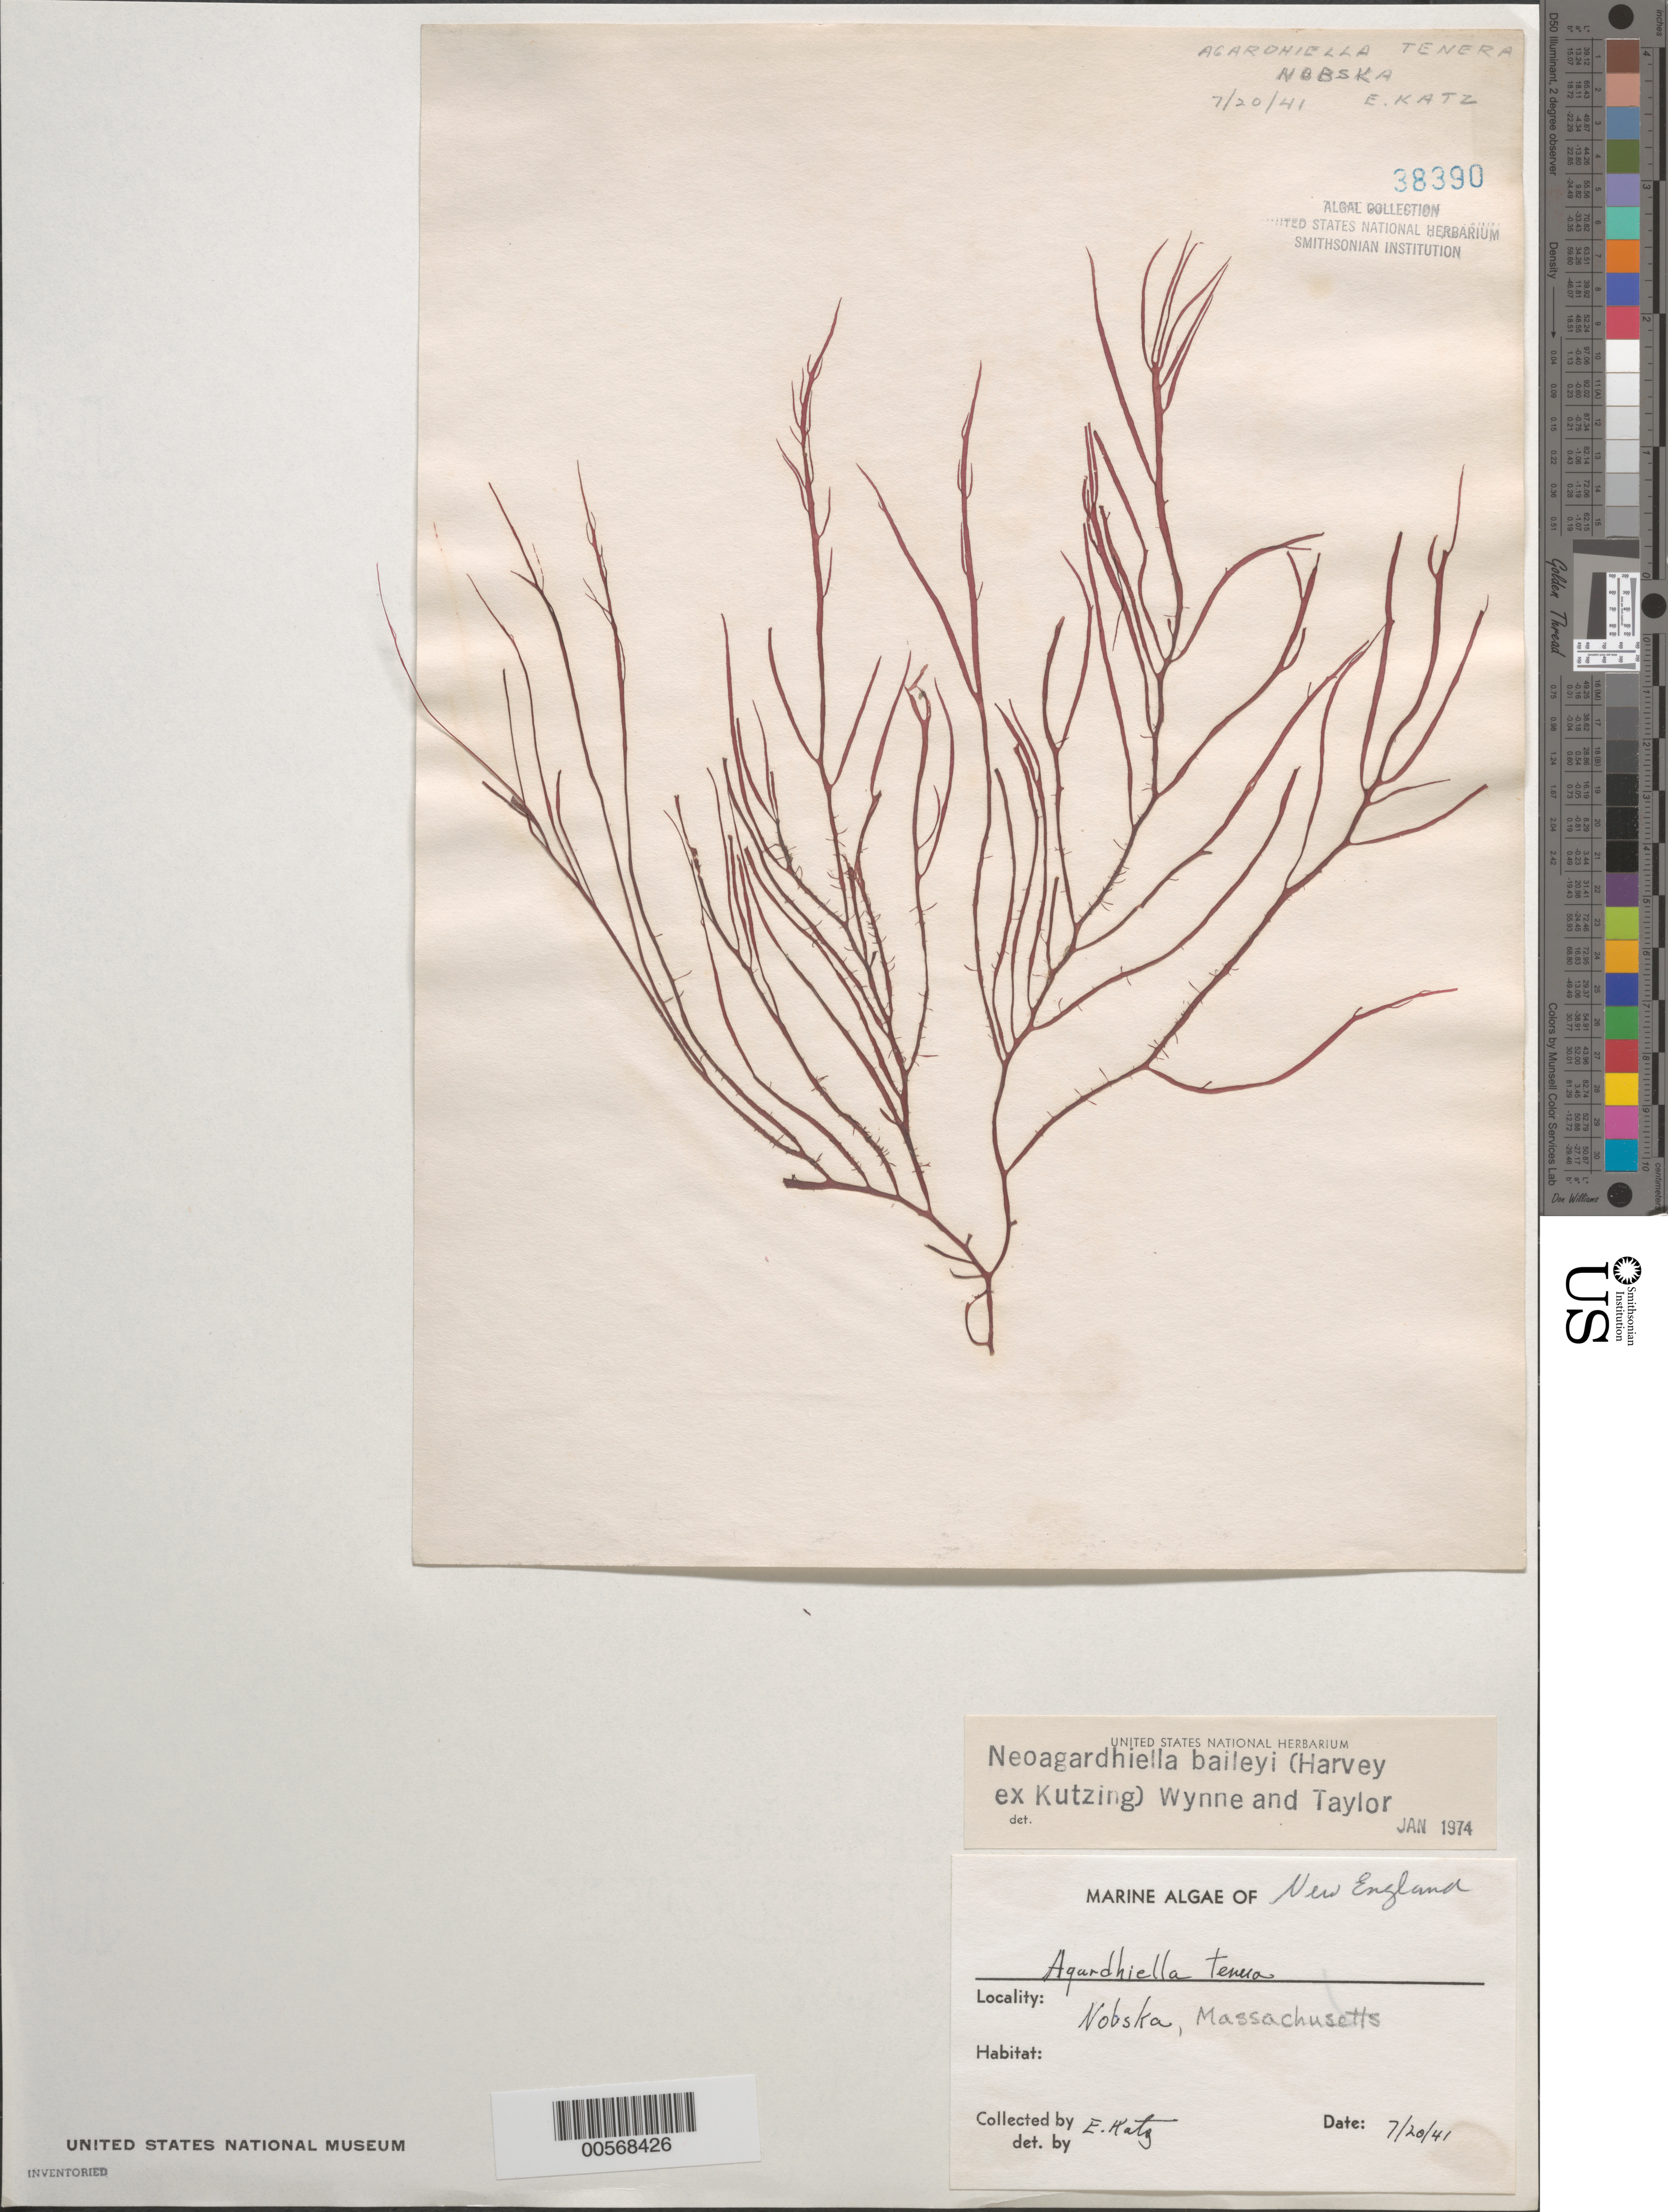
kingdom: Plantae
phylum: Rhodophyta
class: Florideophyceae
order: Gigartinales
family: Solieriaceae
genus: Agardhiella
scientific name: Agardhiella subulata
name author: (C. Agardh) G.T.Kraft & M.J. Wynne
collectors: E. Katz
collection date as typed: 20 Jul 1941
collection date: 1941-07-20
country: United States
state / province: Massachusetts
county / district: Barnstable County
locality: Nobska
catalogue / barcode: US 38390